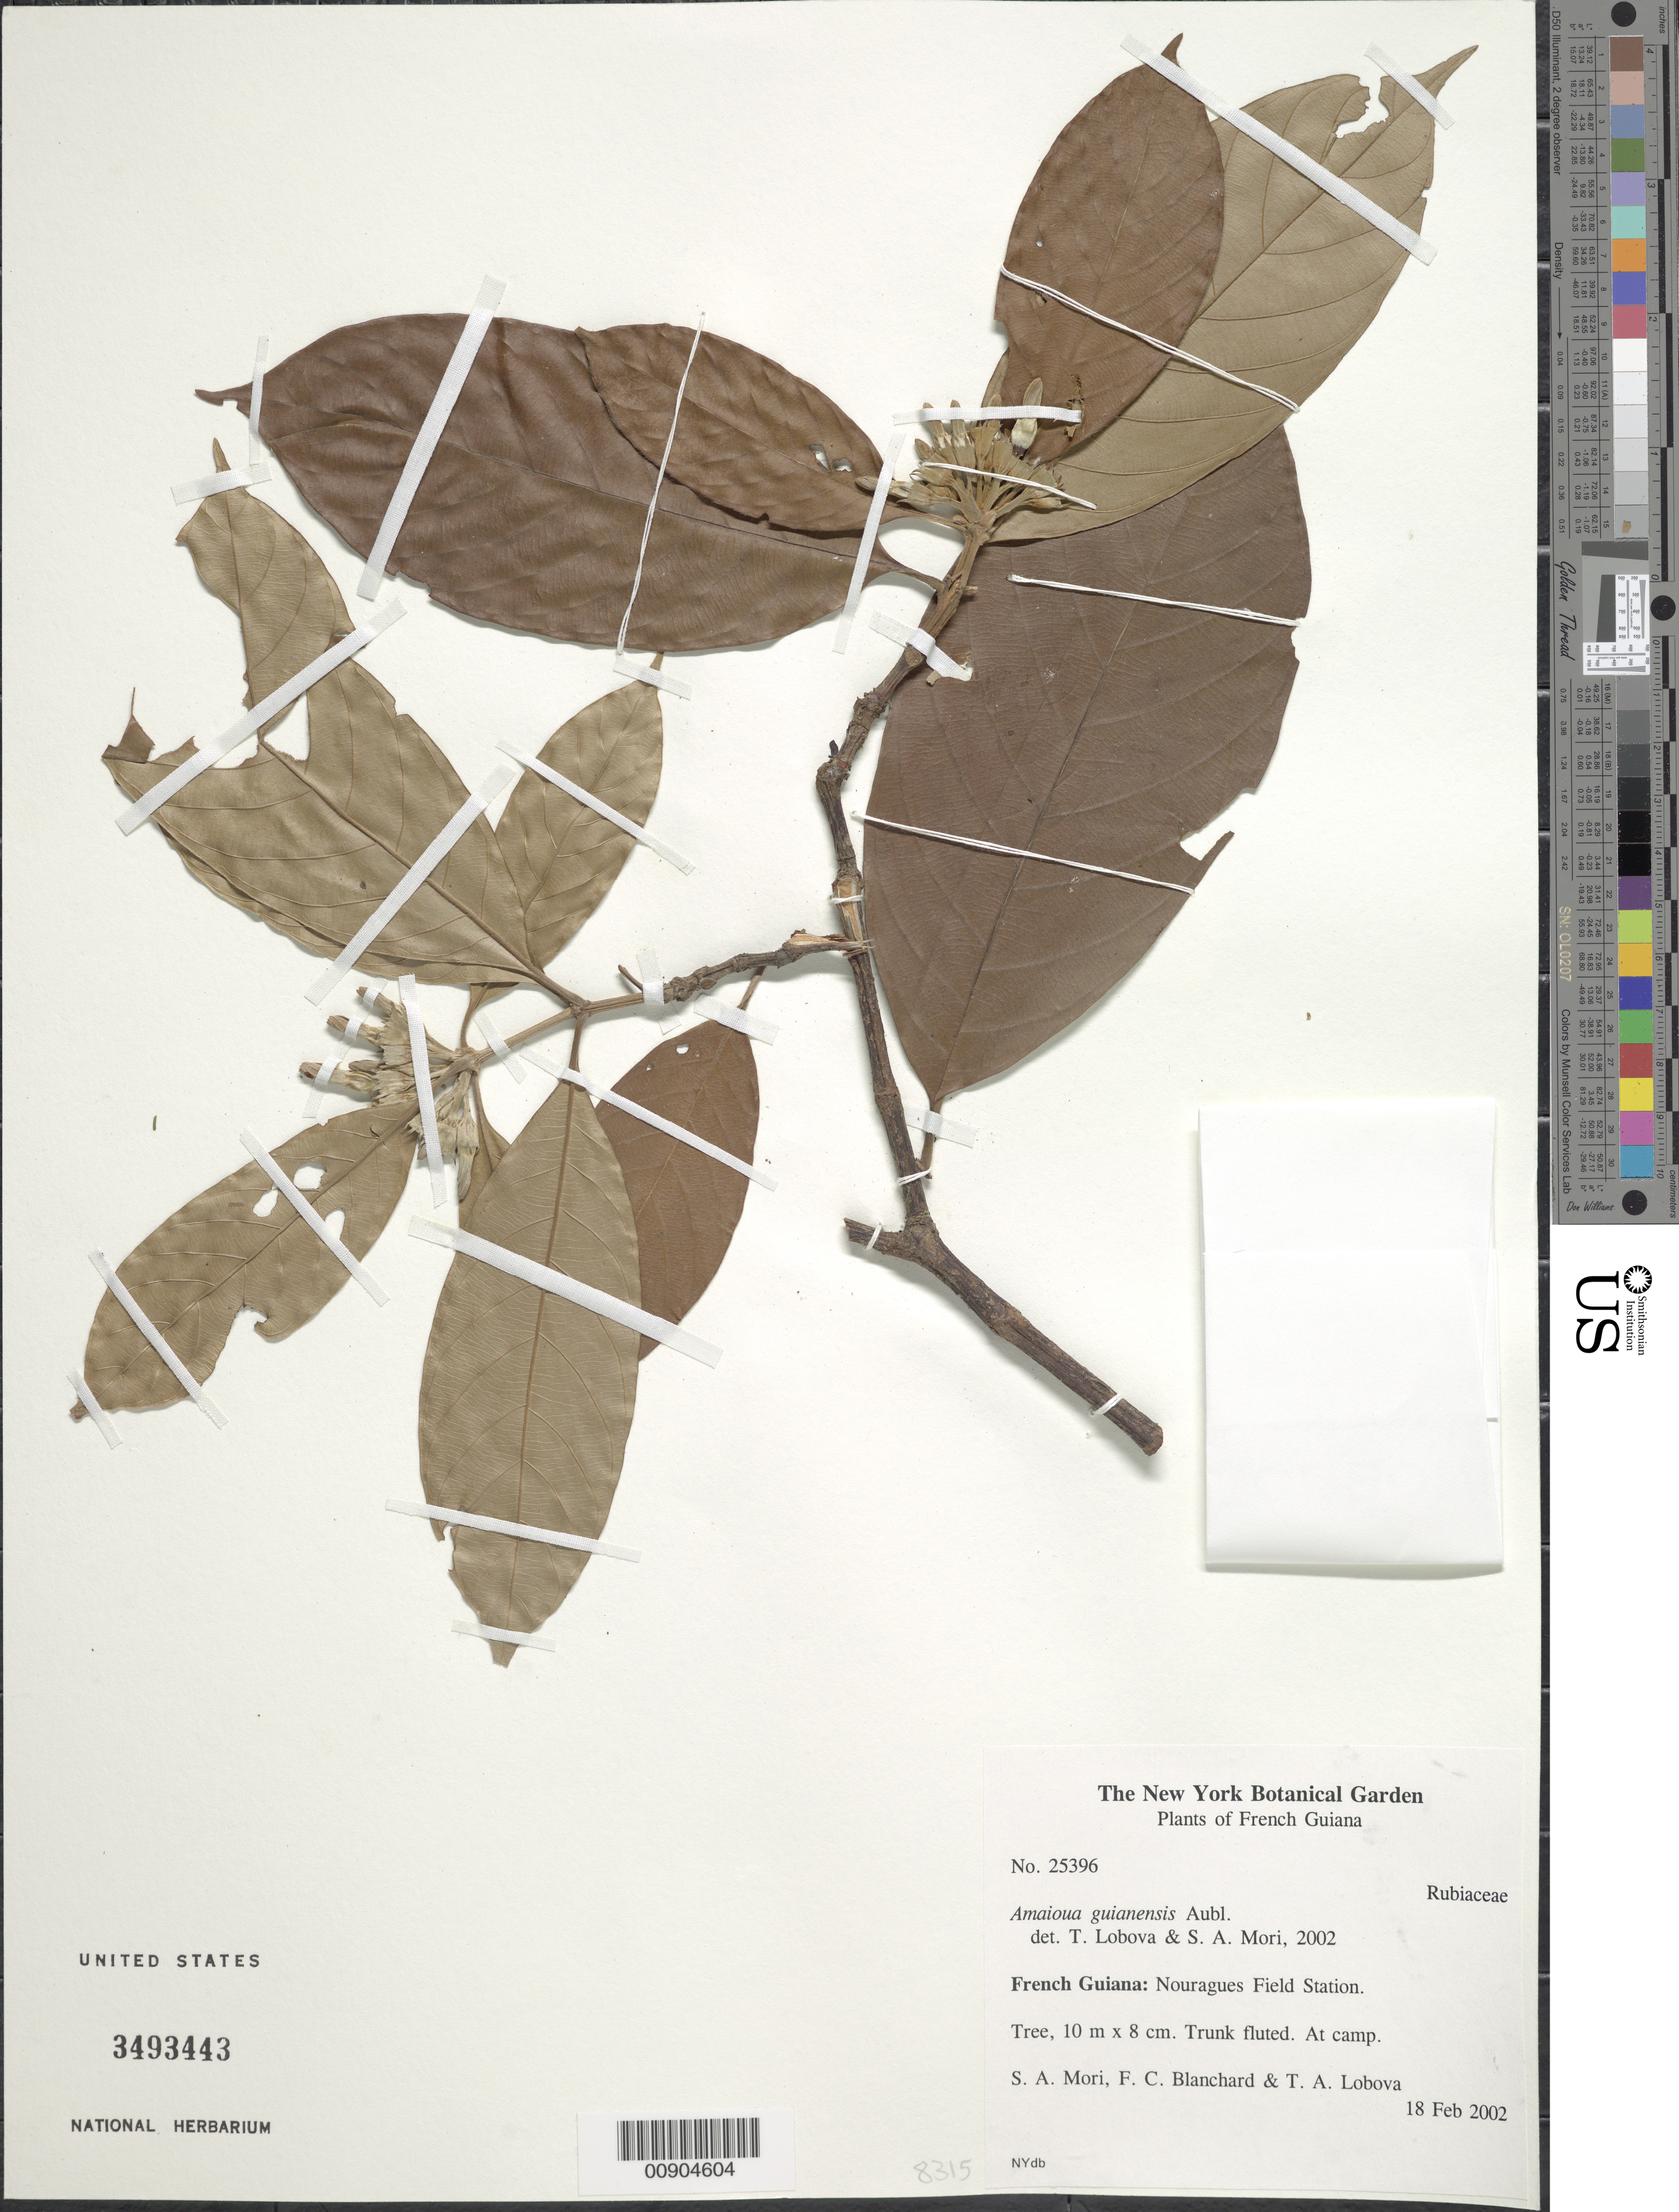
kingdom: Plantae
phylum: Tracheophyta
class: Magnoliopsida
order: Gentianales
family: Rubiaceae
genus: Amaioua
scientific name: Amaioua guianensis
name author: Aubl.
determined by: Mori, Scott A.; Lobova, T. A.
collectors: S. Mori, F. Blanchard & T. Lobova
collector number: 25396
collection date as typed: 18-Feb-02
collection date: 2002-02-18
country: French Guiana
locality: Nouragues Field Station, at camp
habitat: Forest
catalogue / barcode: US 3493443